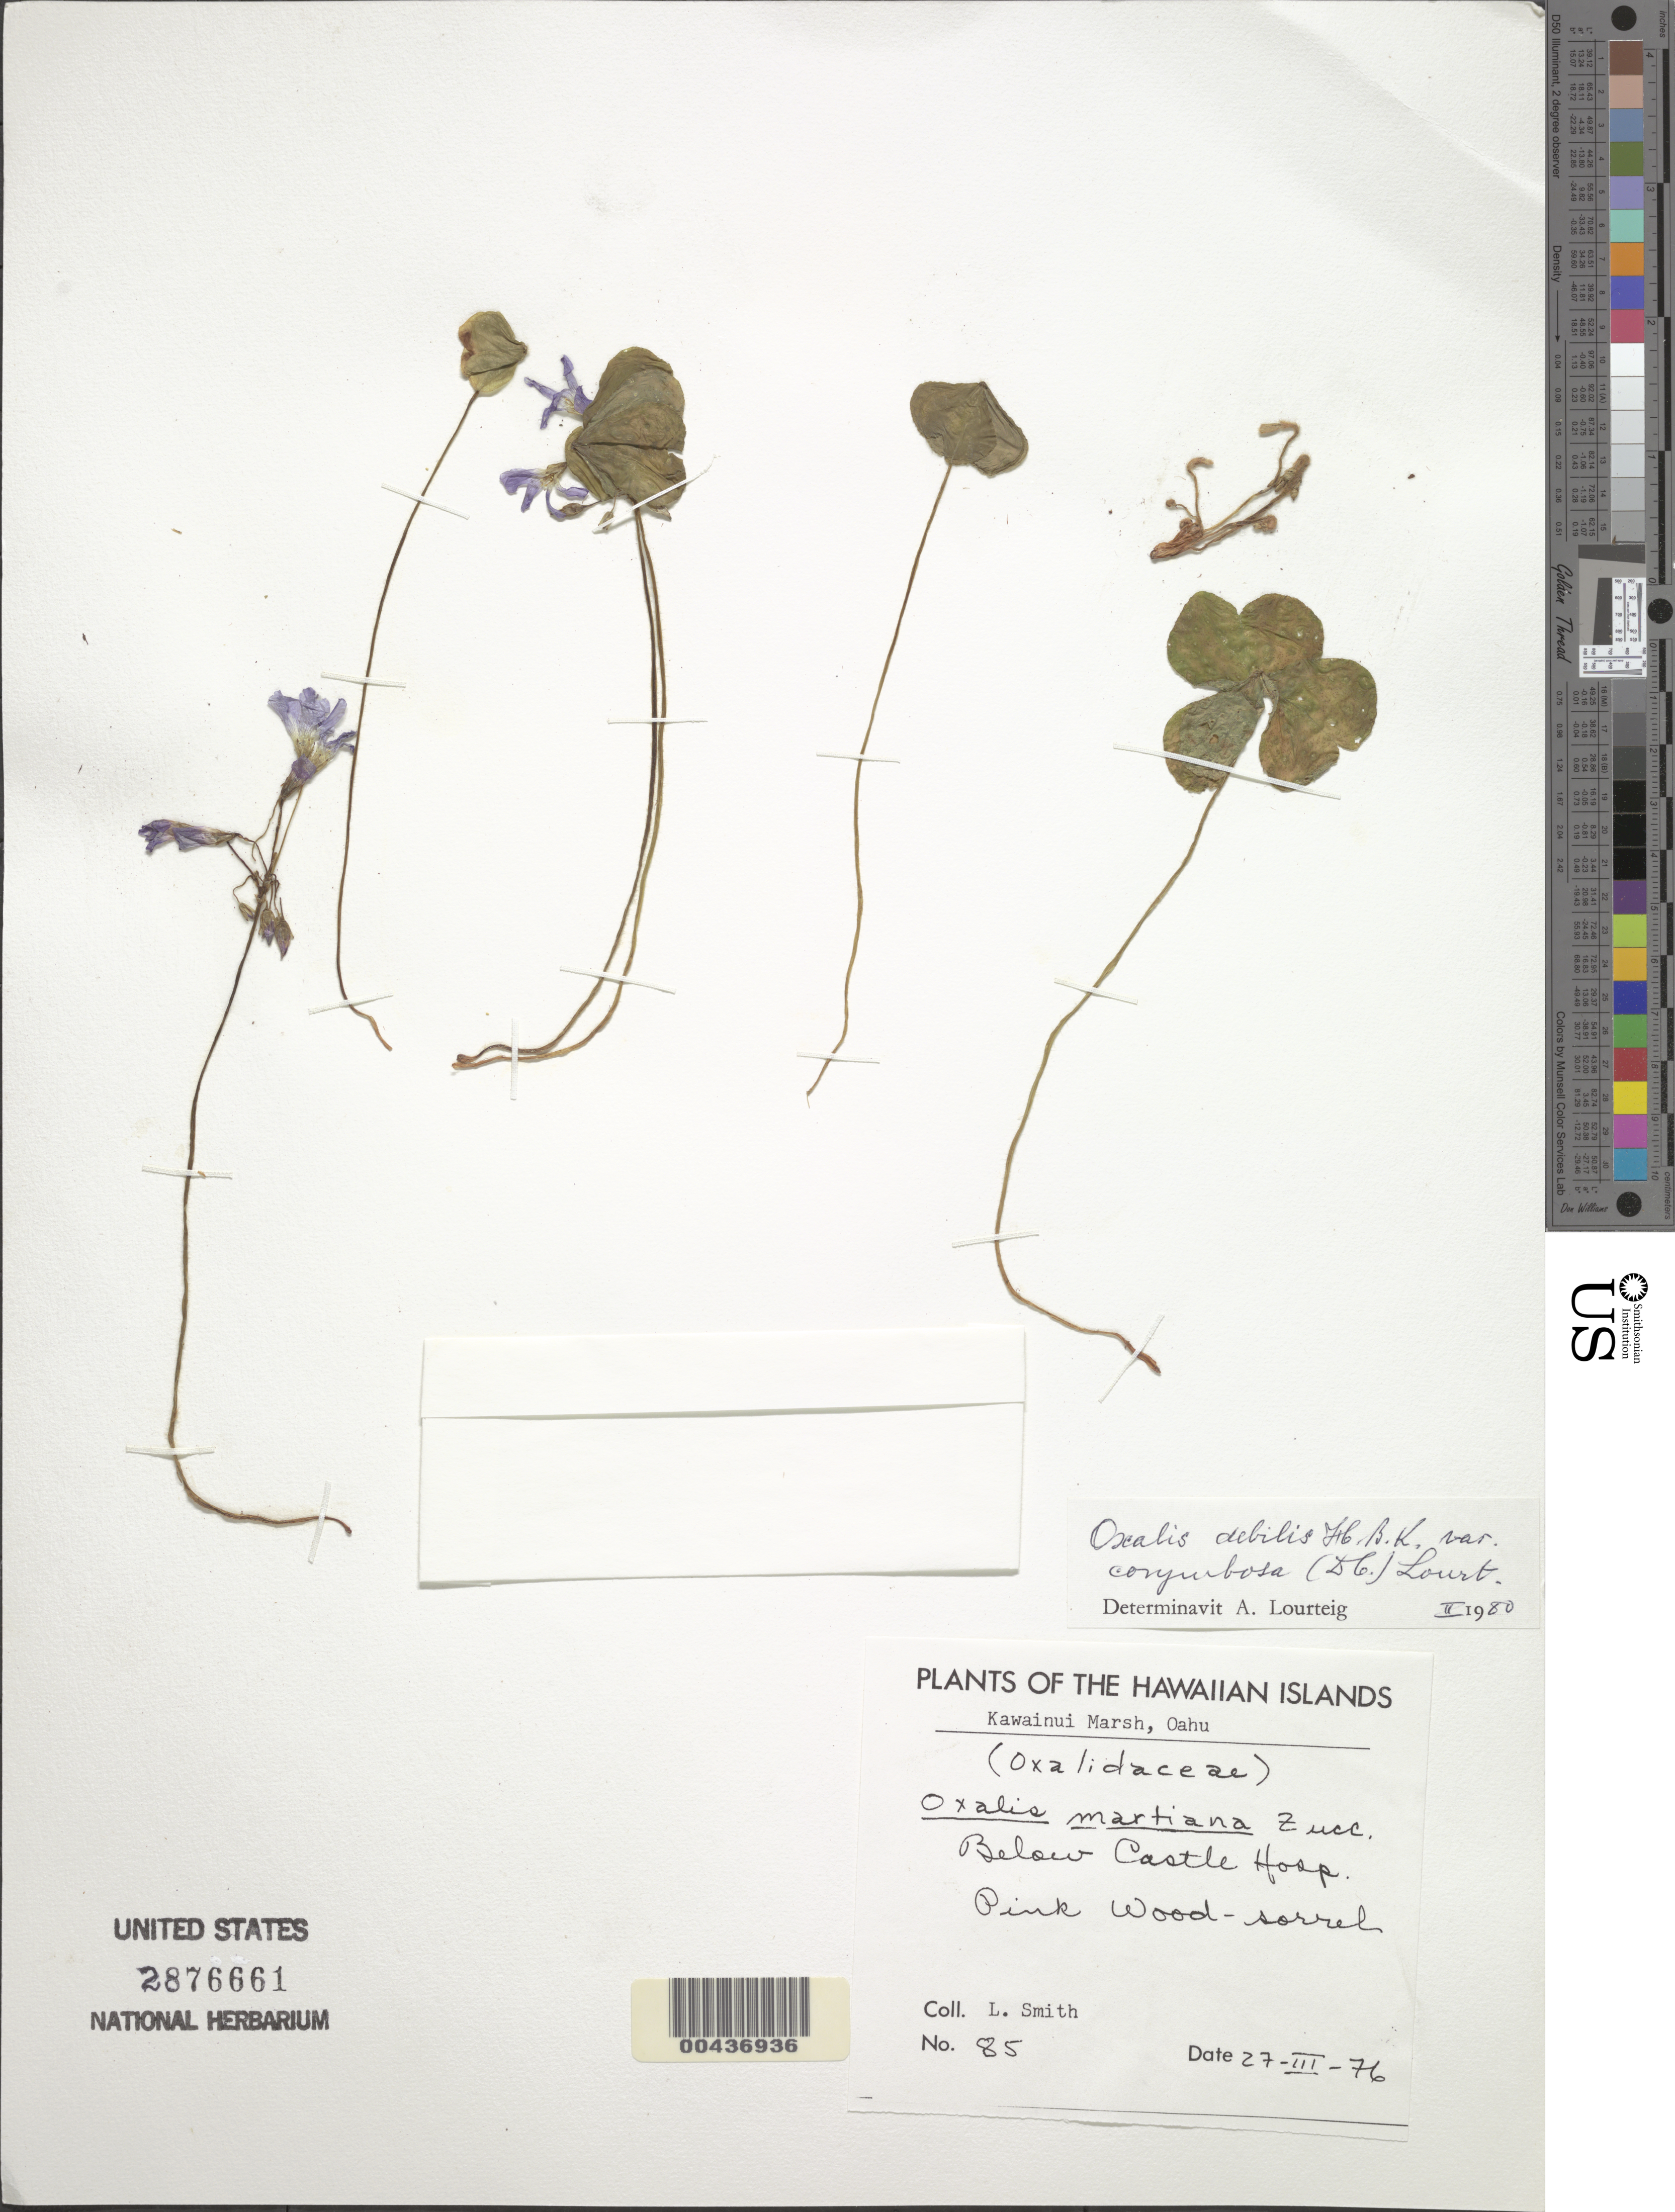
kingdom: Plantae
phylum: Tracheophyta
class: Magnoliopsida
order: Oxalidales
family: Oxalidaceae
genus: Oxalis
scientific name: Oxalis debilis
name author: Kunth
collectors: L. Smith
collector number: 85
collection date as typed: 27 Mar 1976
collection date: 1976-03-27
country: United States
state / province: Hawaii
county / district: Honolulu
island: Oahu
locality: Kawainui Marsh, below Castle Hosp., Oahu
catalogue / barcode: US 2876661